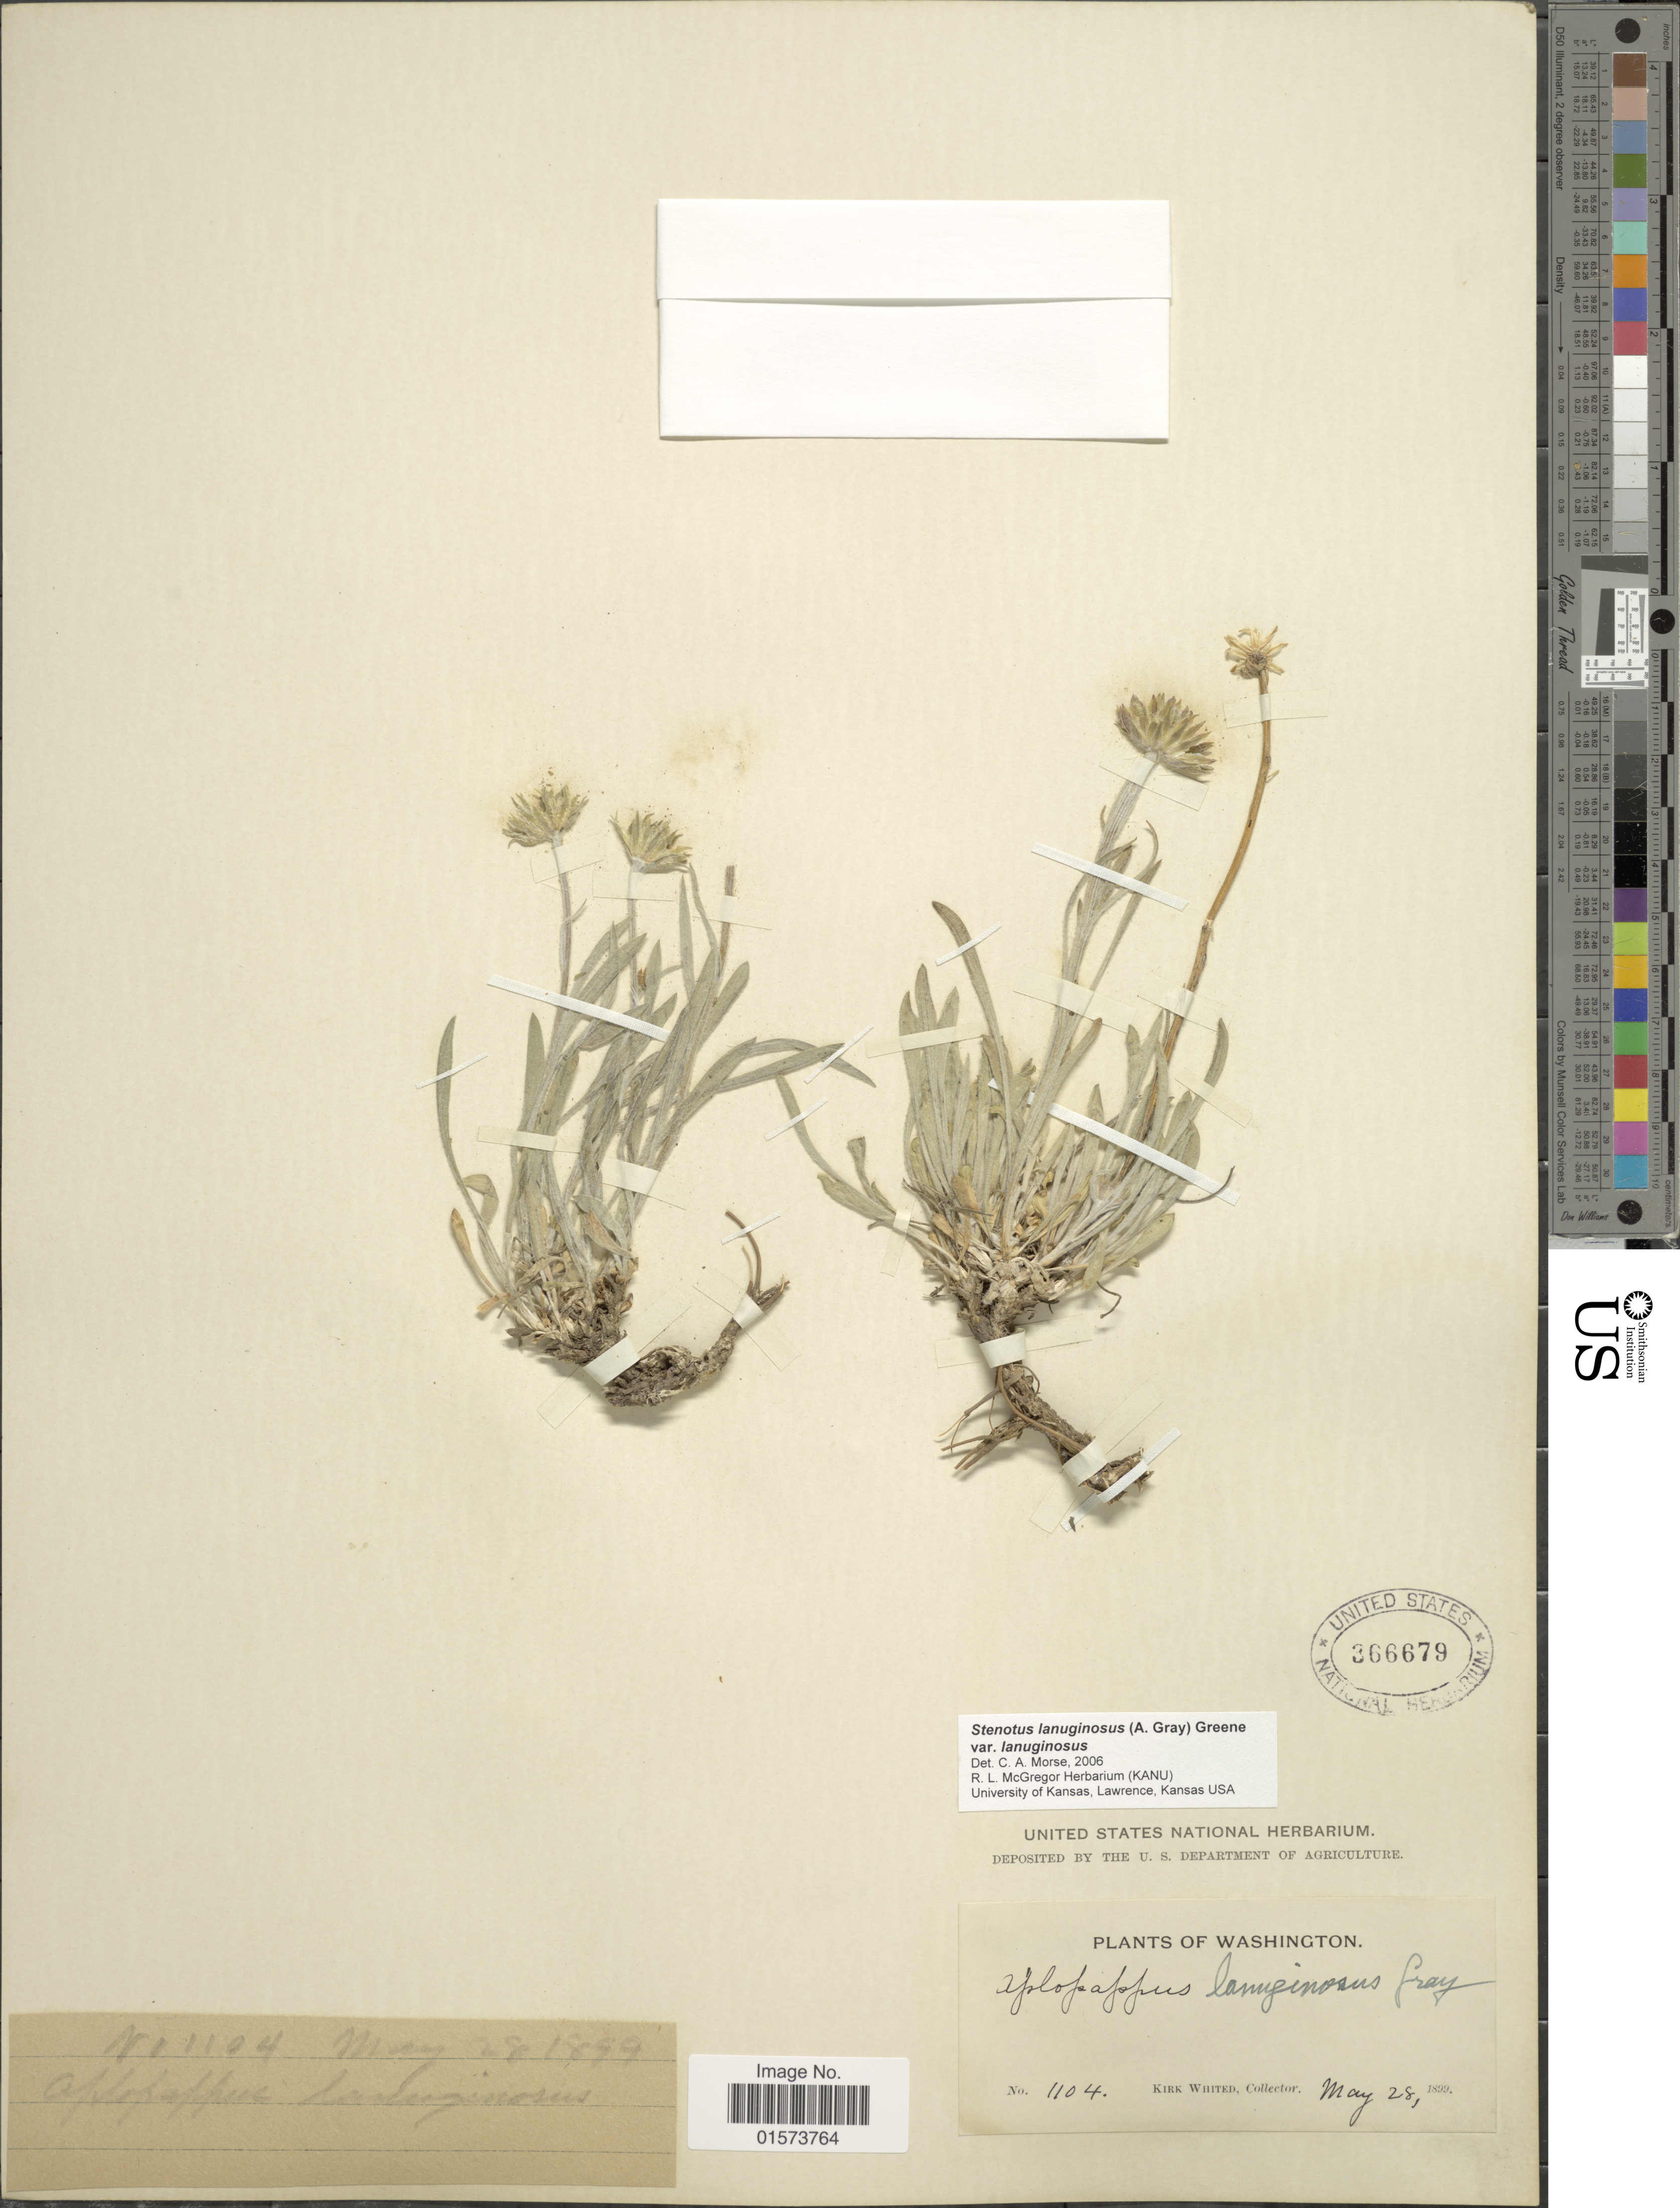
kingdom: Plantae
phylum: Tracheophyta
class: Magnoliopsida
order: Asterales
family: Asteraceae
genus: Stenotus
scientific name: Stenotus lanuginosus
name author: (A. Gray) Greene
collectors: K. Whited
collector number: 1104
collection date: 1899-05-28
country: United States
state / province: Washington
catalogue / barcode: US 366679